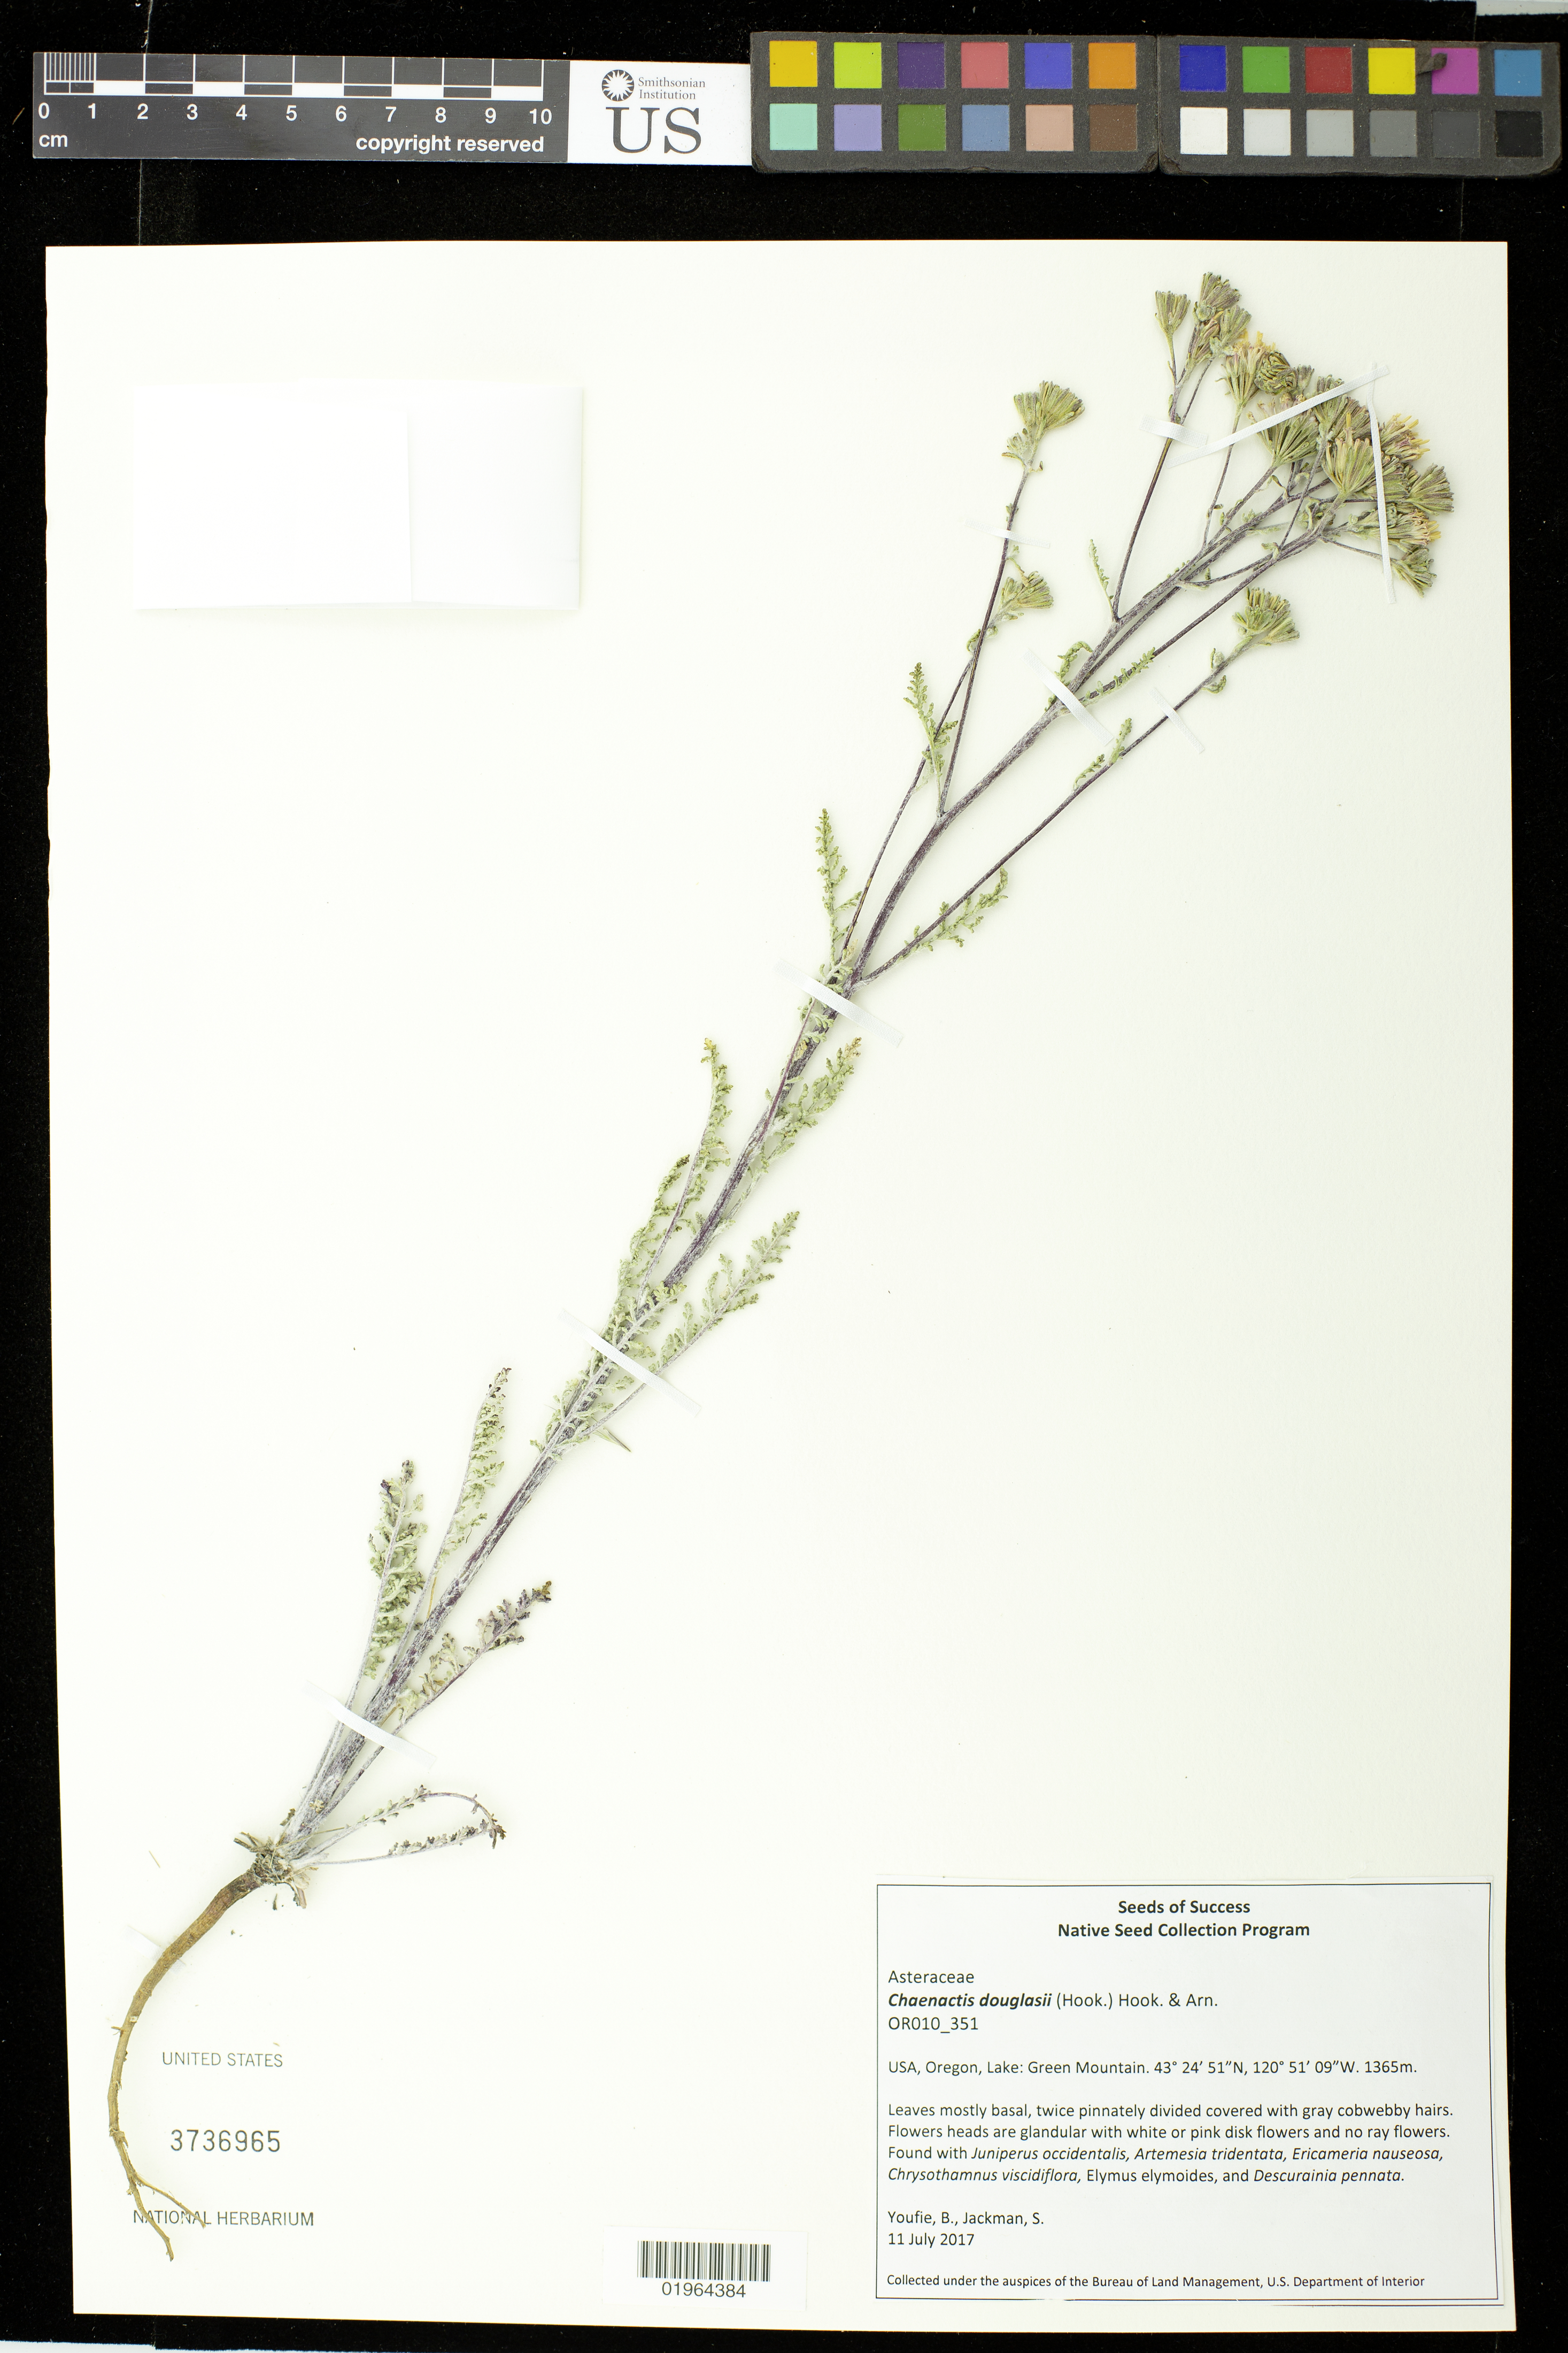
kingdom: Plantae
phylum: Tracheophyta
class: Magnoliopsida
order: Asterales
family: Asteraceae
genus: Chaenactis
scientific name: Chaenactis douglasii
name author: Hook. & Arn.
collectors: B. Youfie & S. Jackman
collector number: OR010-351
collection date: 2017-07-11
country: United States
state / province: Oregon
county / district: Lake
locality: Green Mountain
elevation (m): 1365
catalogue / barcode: US 3736965